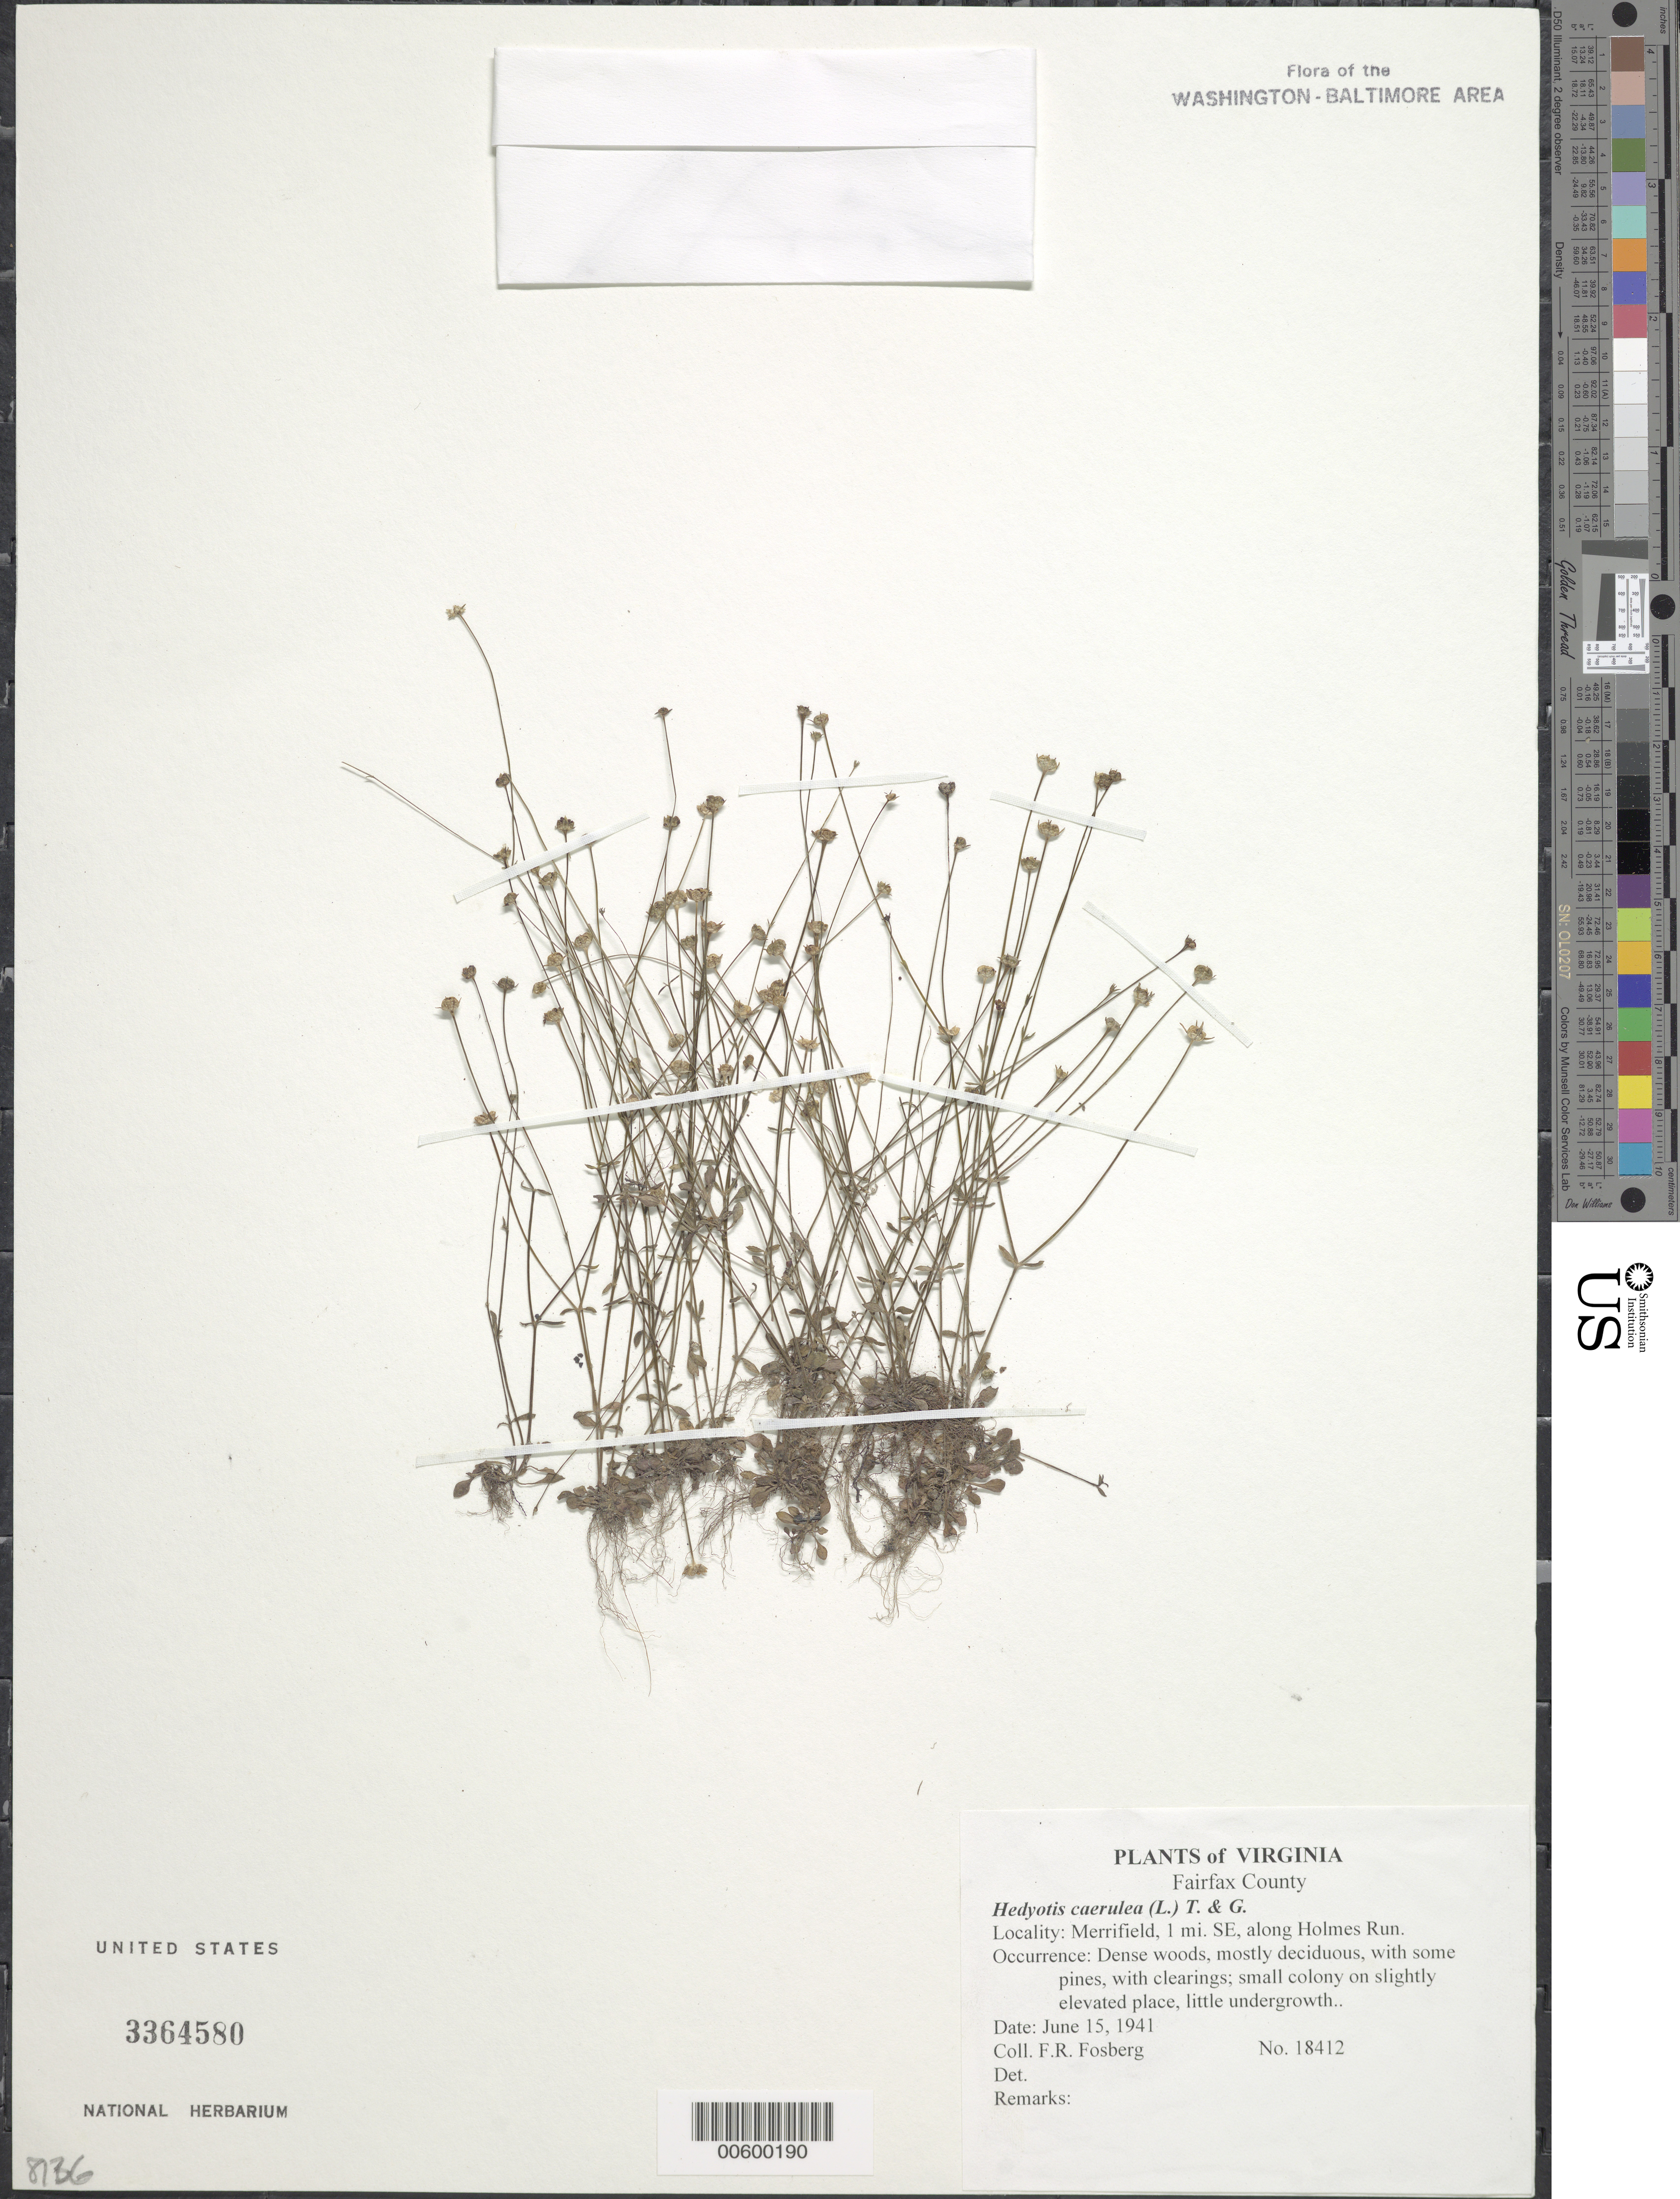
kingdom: Plantae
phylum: Tracheophyta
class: Magnoliopsida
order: Gentianales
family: Rubiaceae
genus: Houstonia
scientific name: Houstonia caerulea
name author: L.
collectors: F. R. Fosberg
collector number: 18412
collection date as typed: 15 Jun 1941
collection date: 1941-06-15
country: United States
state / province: Virginia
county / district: Fairfax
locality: Merrifield, 1 mi. SE, along Holmes Run.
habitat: Dense woods, mostly deciduous, with some pines, with clearings; small colony on slightly elevated place, little undergrowth..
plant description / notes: Common name: Bluets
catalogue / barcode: US 3364580